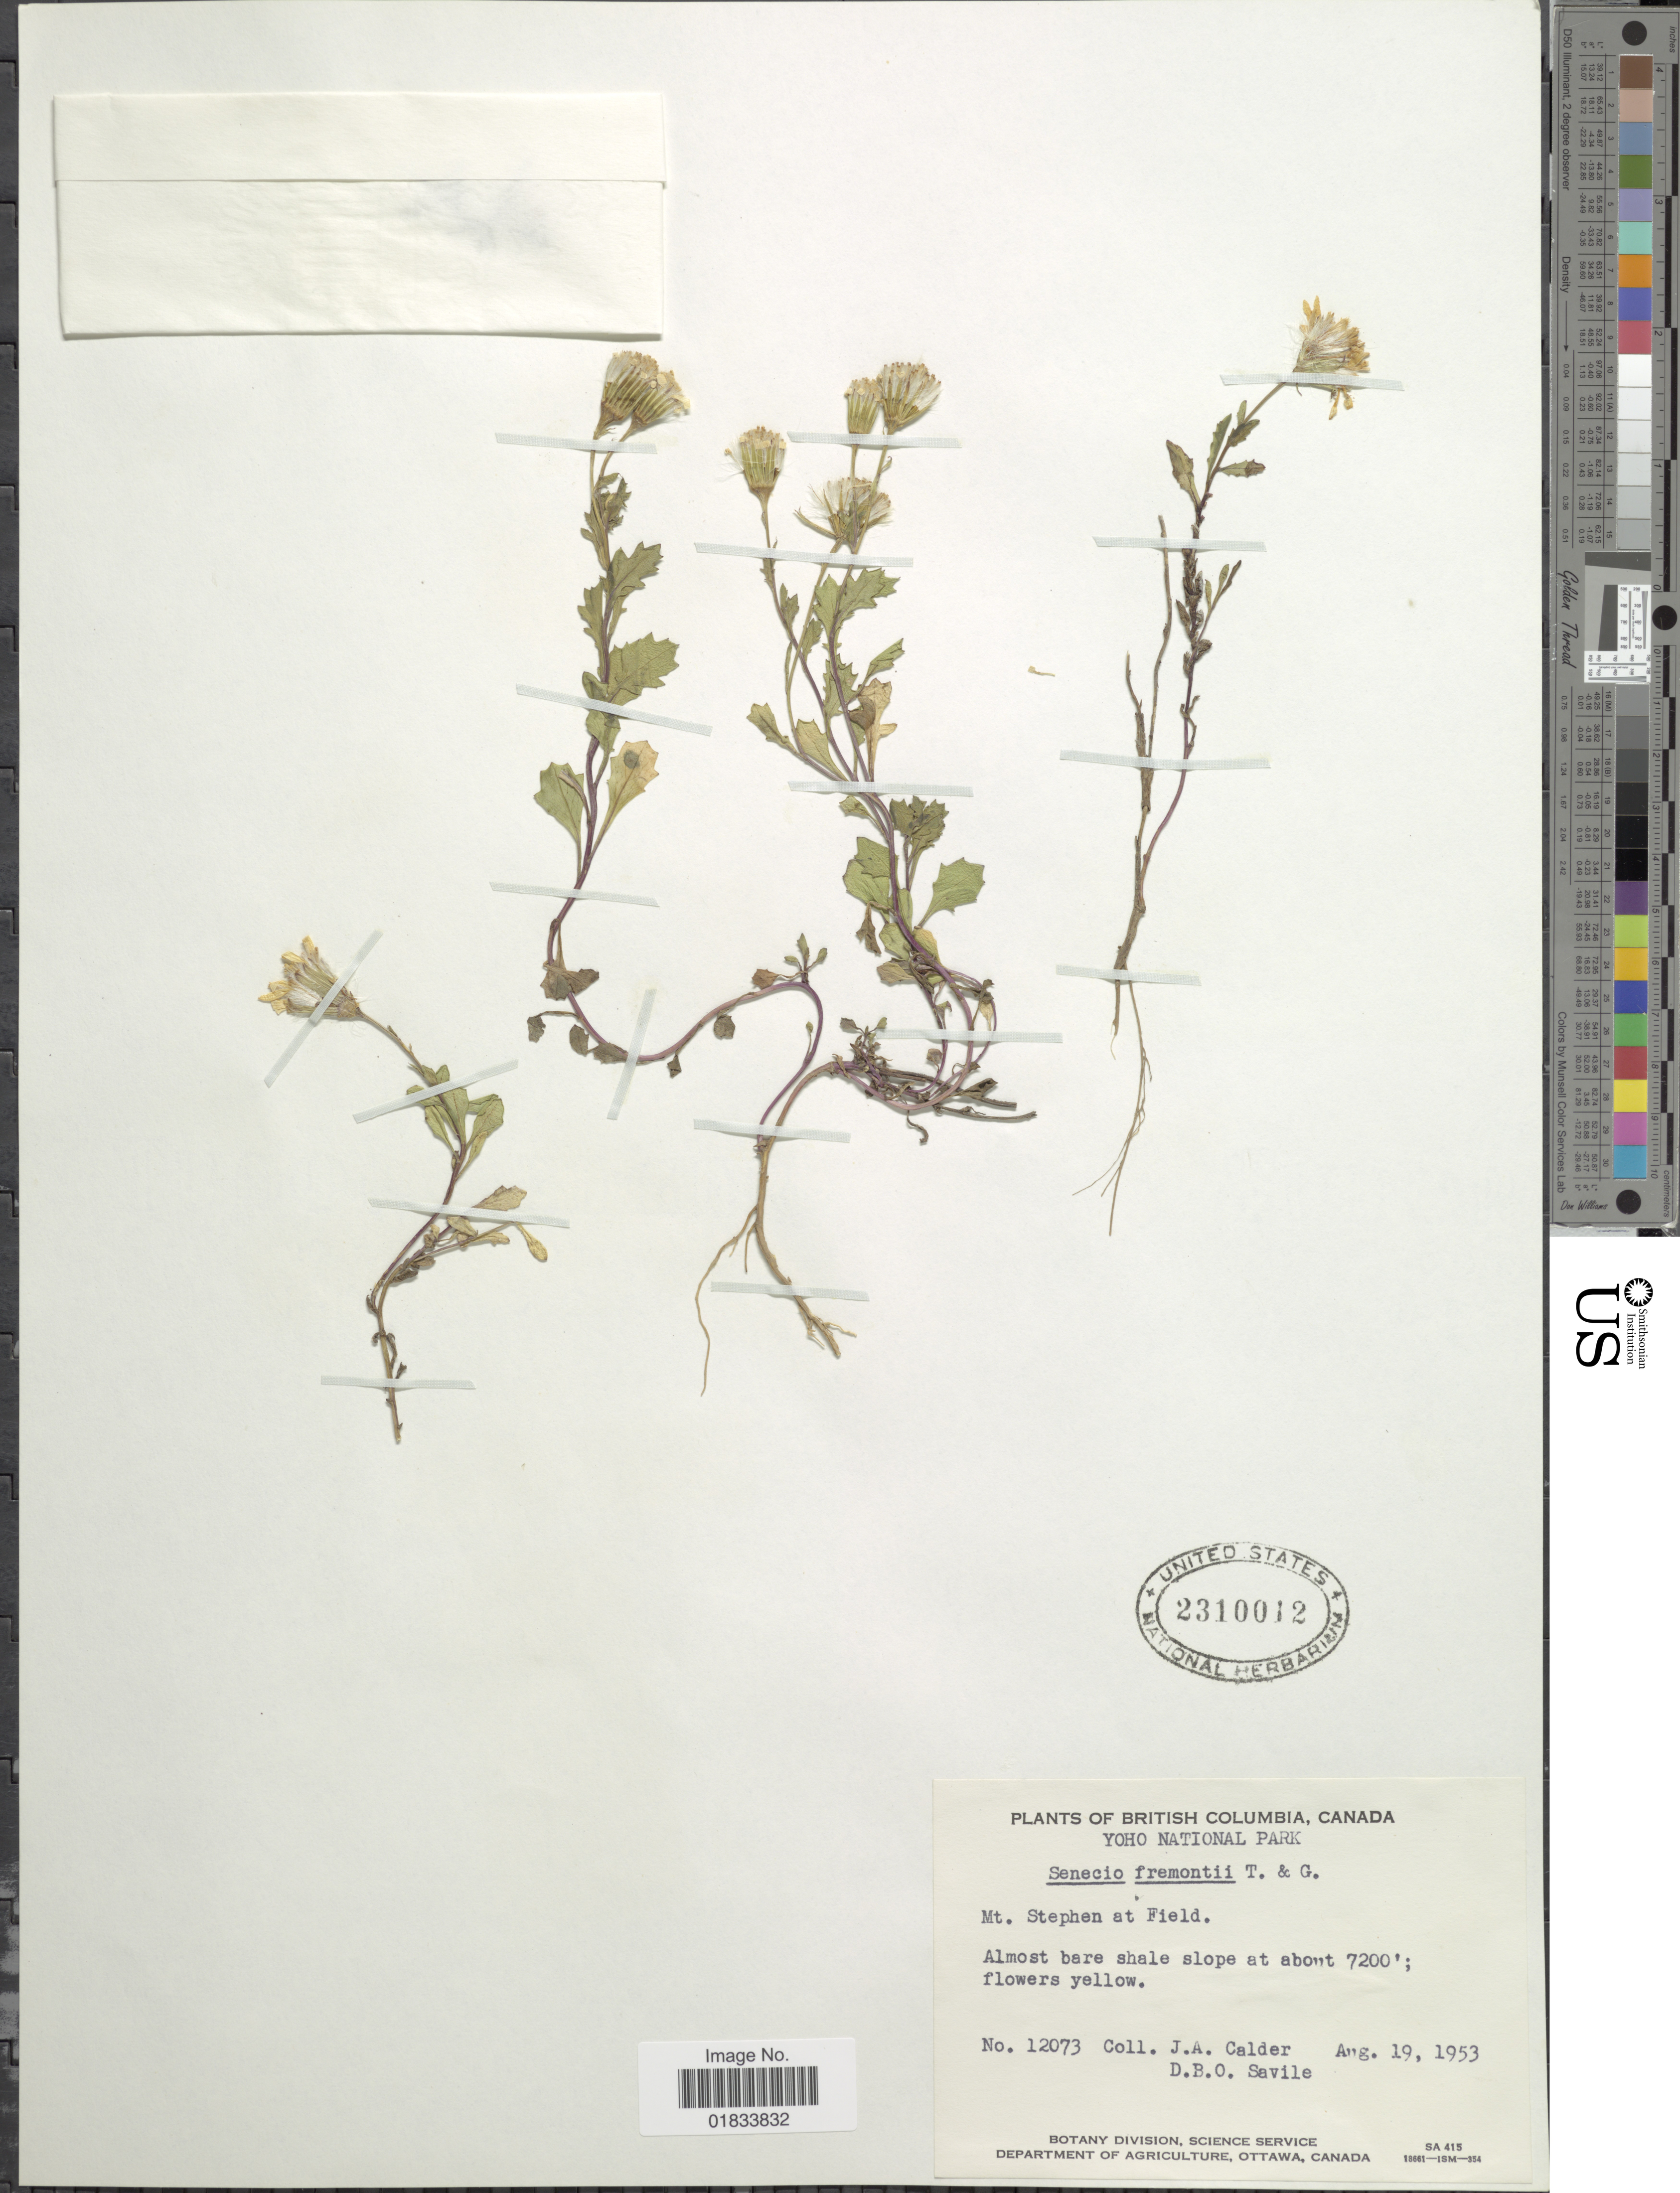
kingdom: Plantae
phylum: Tracheophyta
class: Magnoliopsida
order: Asterales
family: Asteraceae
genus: Senecio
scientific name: Senecio fremontii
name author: Torr. & A. Gray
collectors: J. A. Calder & D. Savile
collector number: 12073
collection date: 1953-08-19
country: Canada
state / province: British Columbia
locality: Mt. Stephen at Field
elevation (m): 2195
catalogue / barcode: US 2310012